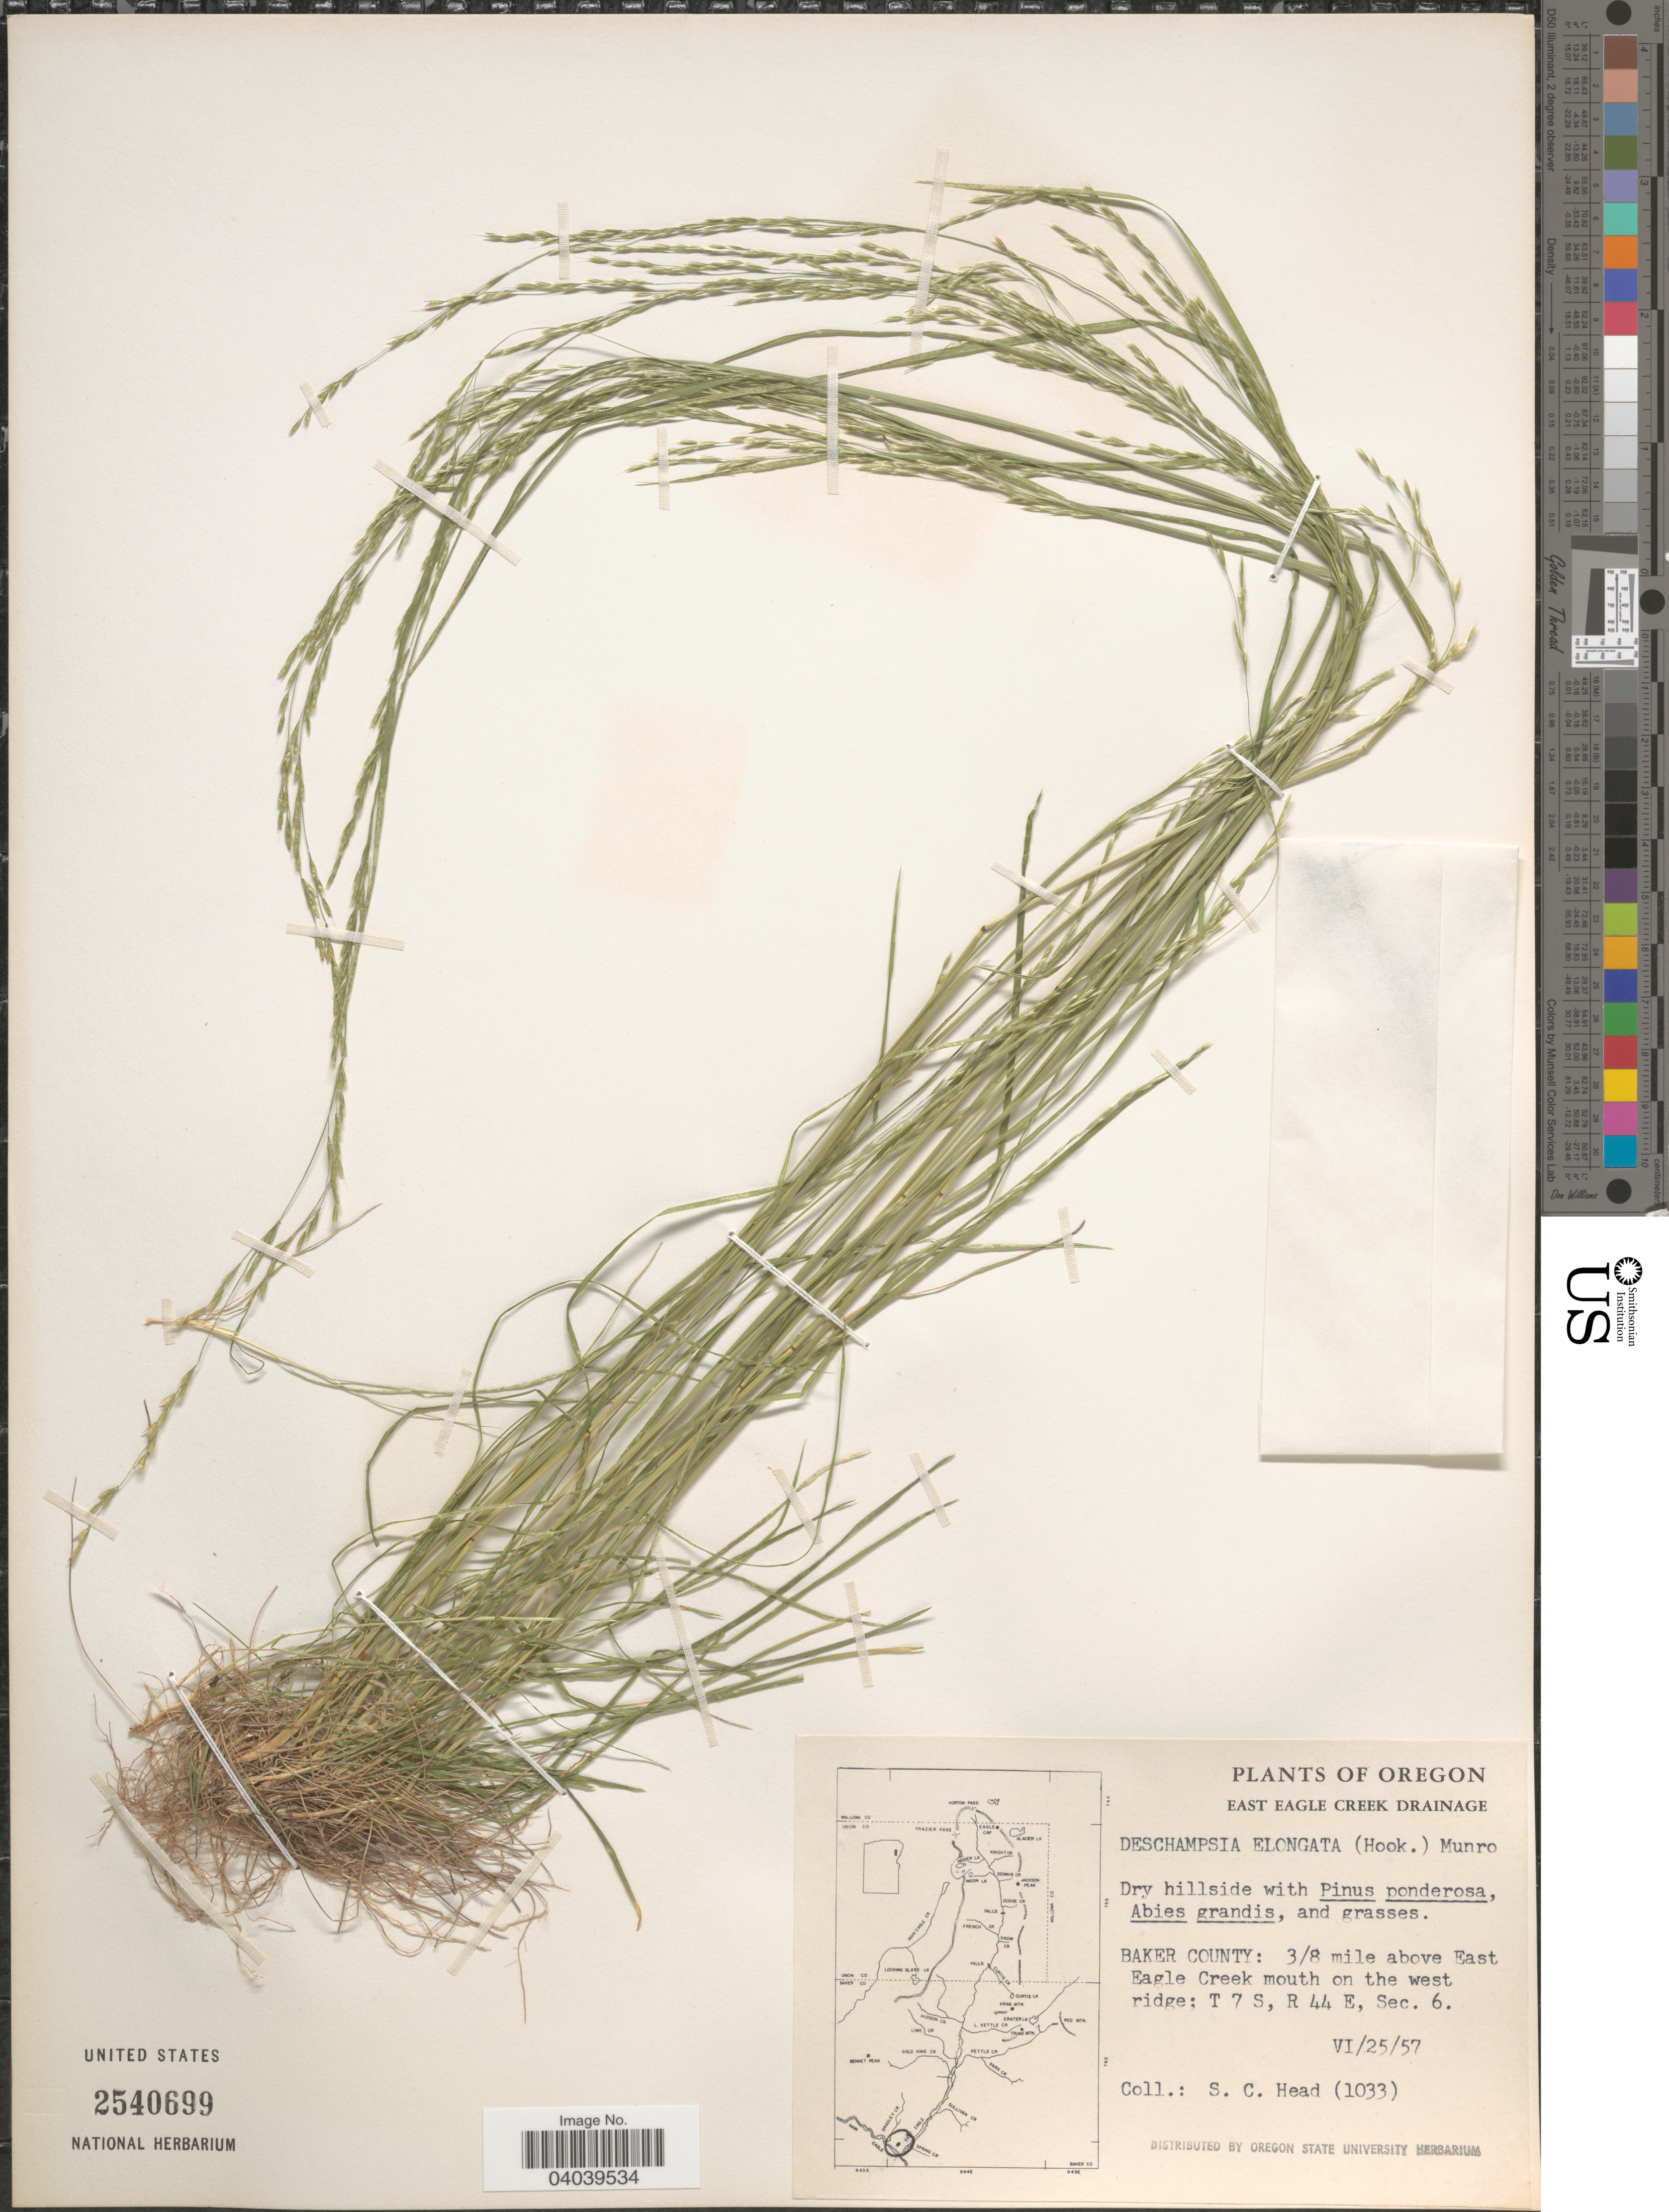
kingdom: Plantae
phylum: Tracheophyta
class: Liliopsida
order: Poales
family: Poaceae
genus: Deschampsia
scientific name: Deschampsia elongata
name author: (Hook.) Munro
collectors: S. Head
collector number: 1033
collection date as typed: Transcribed d/m/y: 25/6/57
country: United States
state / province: Oregon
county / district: Baker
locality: East Eagle Creek Drainage. Baker County: 3/8 mile above East Eagle Creek mouth on the west ridge: T 7 S, R 44 E, Sec. 6.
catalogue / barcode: US 2540699